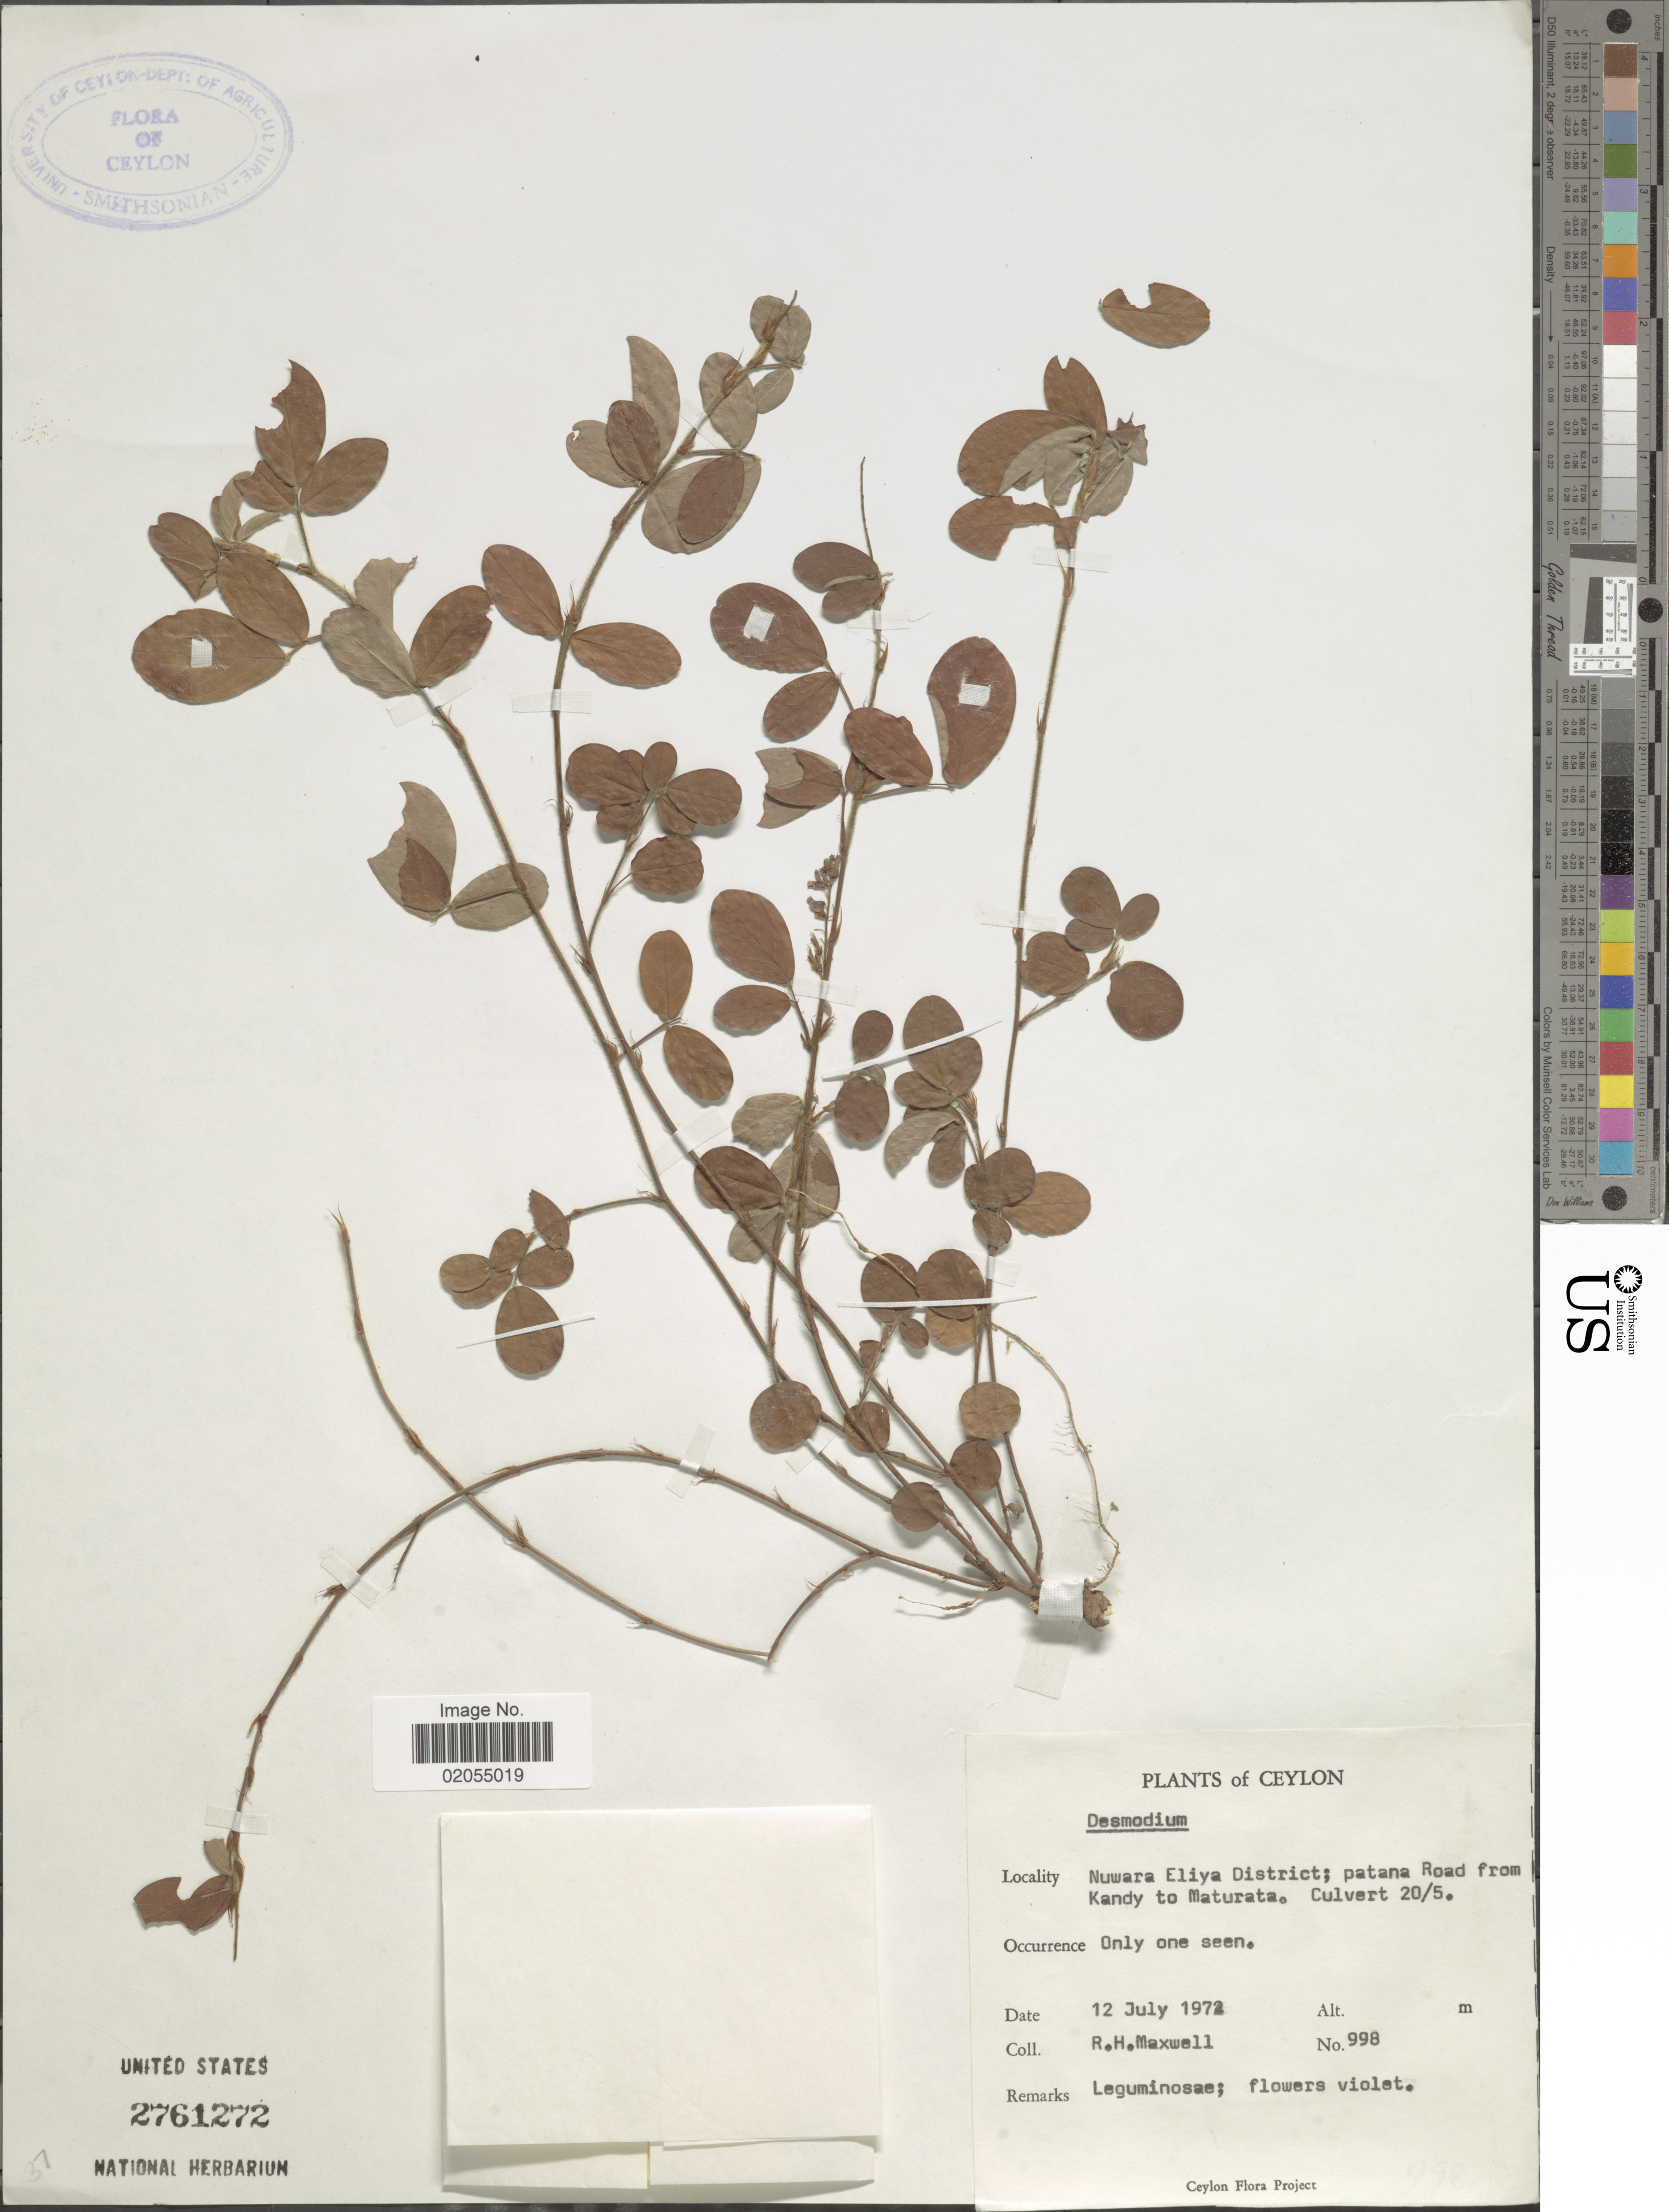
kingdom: Plantae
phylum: Tracheophyta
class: Magnoliopsida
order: Fabales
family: Fabaceae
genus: Desmodium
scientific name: Desmodium sp.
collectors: R. Maxwell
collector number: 998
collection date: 1972-07-12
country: Sri Lanka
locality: Ceylon. Nuwara Eliya District; patana Road from Kandy to Maturata. Culvert 20/5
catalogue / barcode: US 2761272